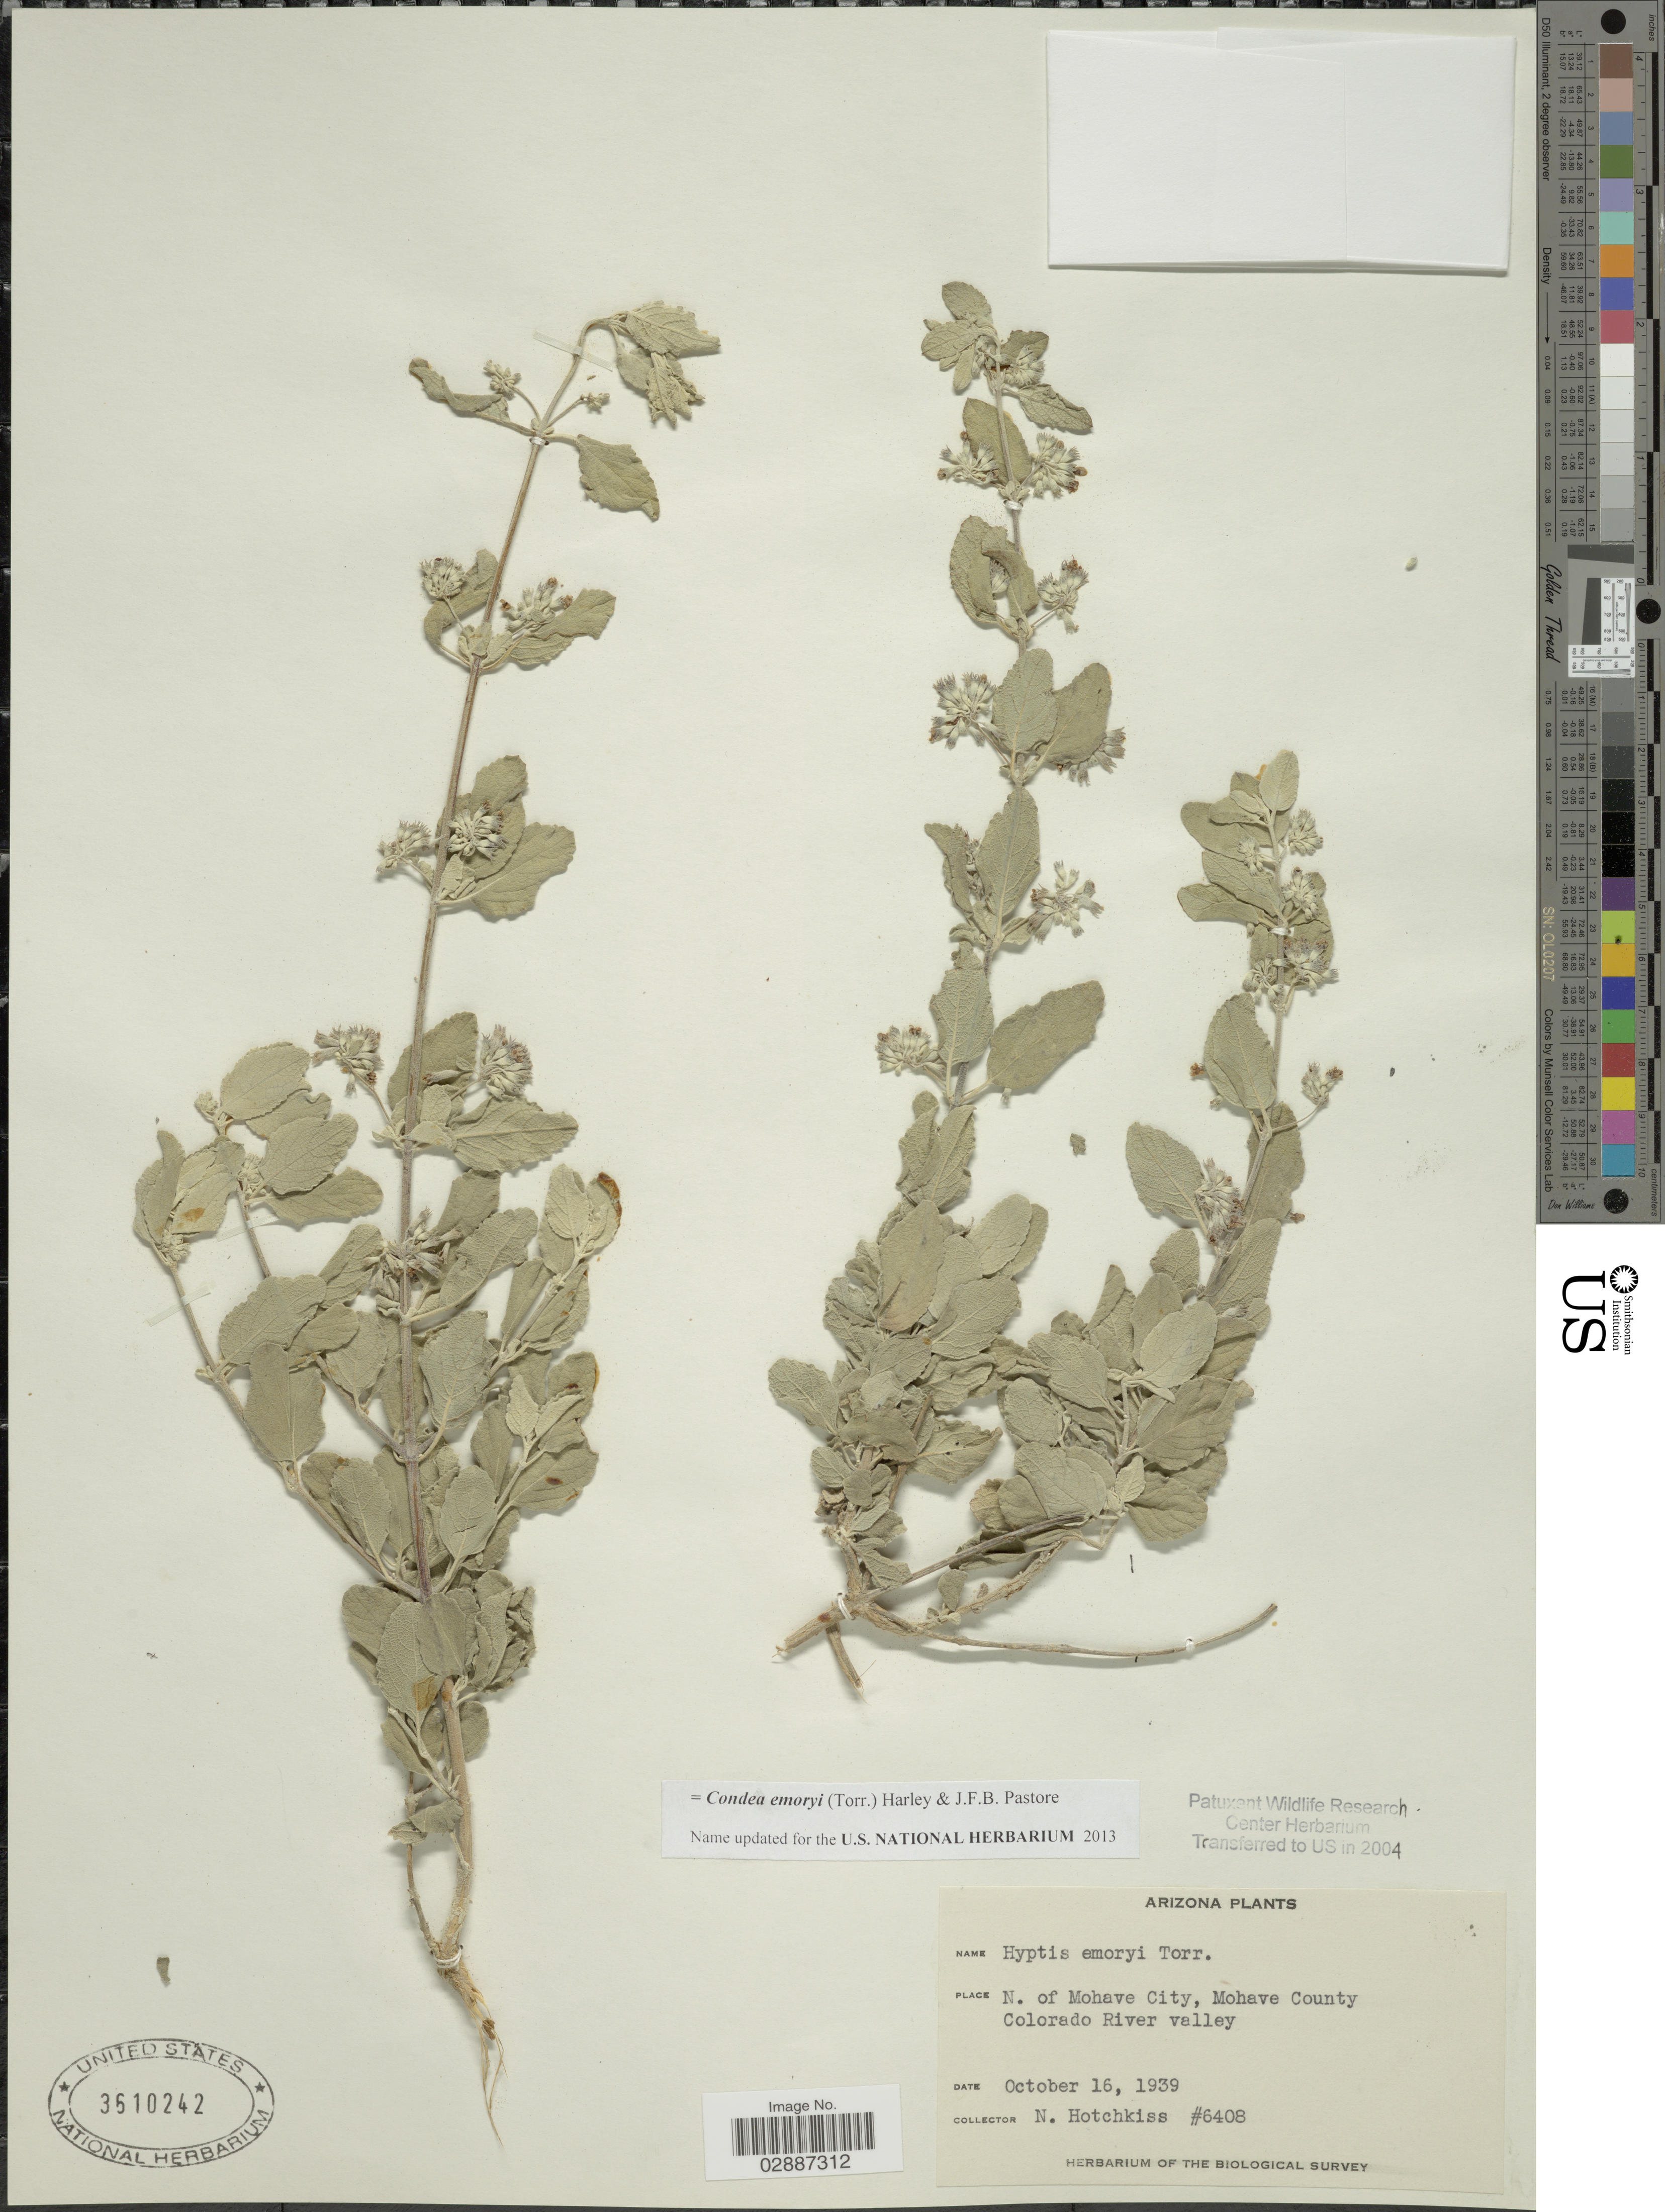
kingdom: Plantae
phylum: Tracheophyta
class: Magnoliopsida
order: Lamiales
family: Lamiaceae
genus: Condea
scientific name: Condea emoryi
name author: (Torr.) Harley & J.F.B. Pastore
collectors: N. Hotchkiss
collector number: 6408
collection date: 1939-10-16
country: United States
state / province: Arizona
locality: N. of Mohave City, Mohave County. Colorado River valley.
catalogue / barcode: US 3610242